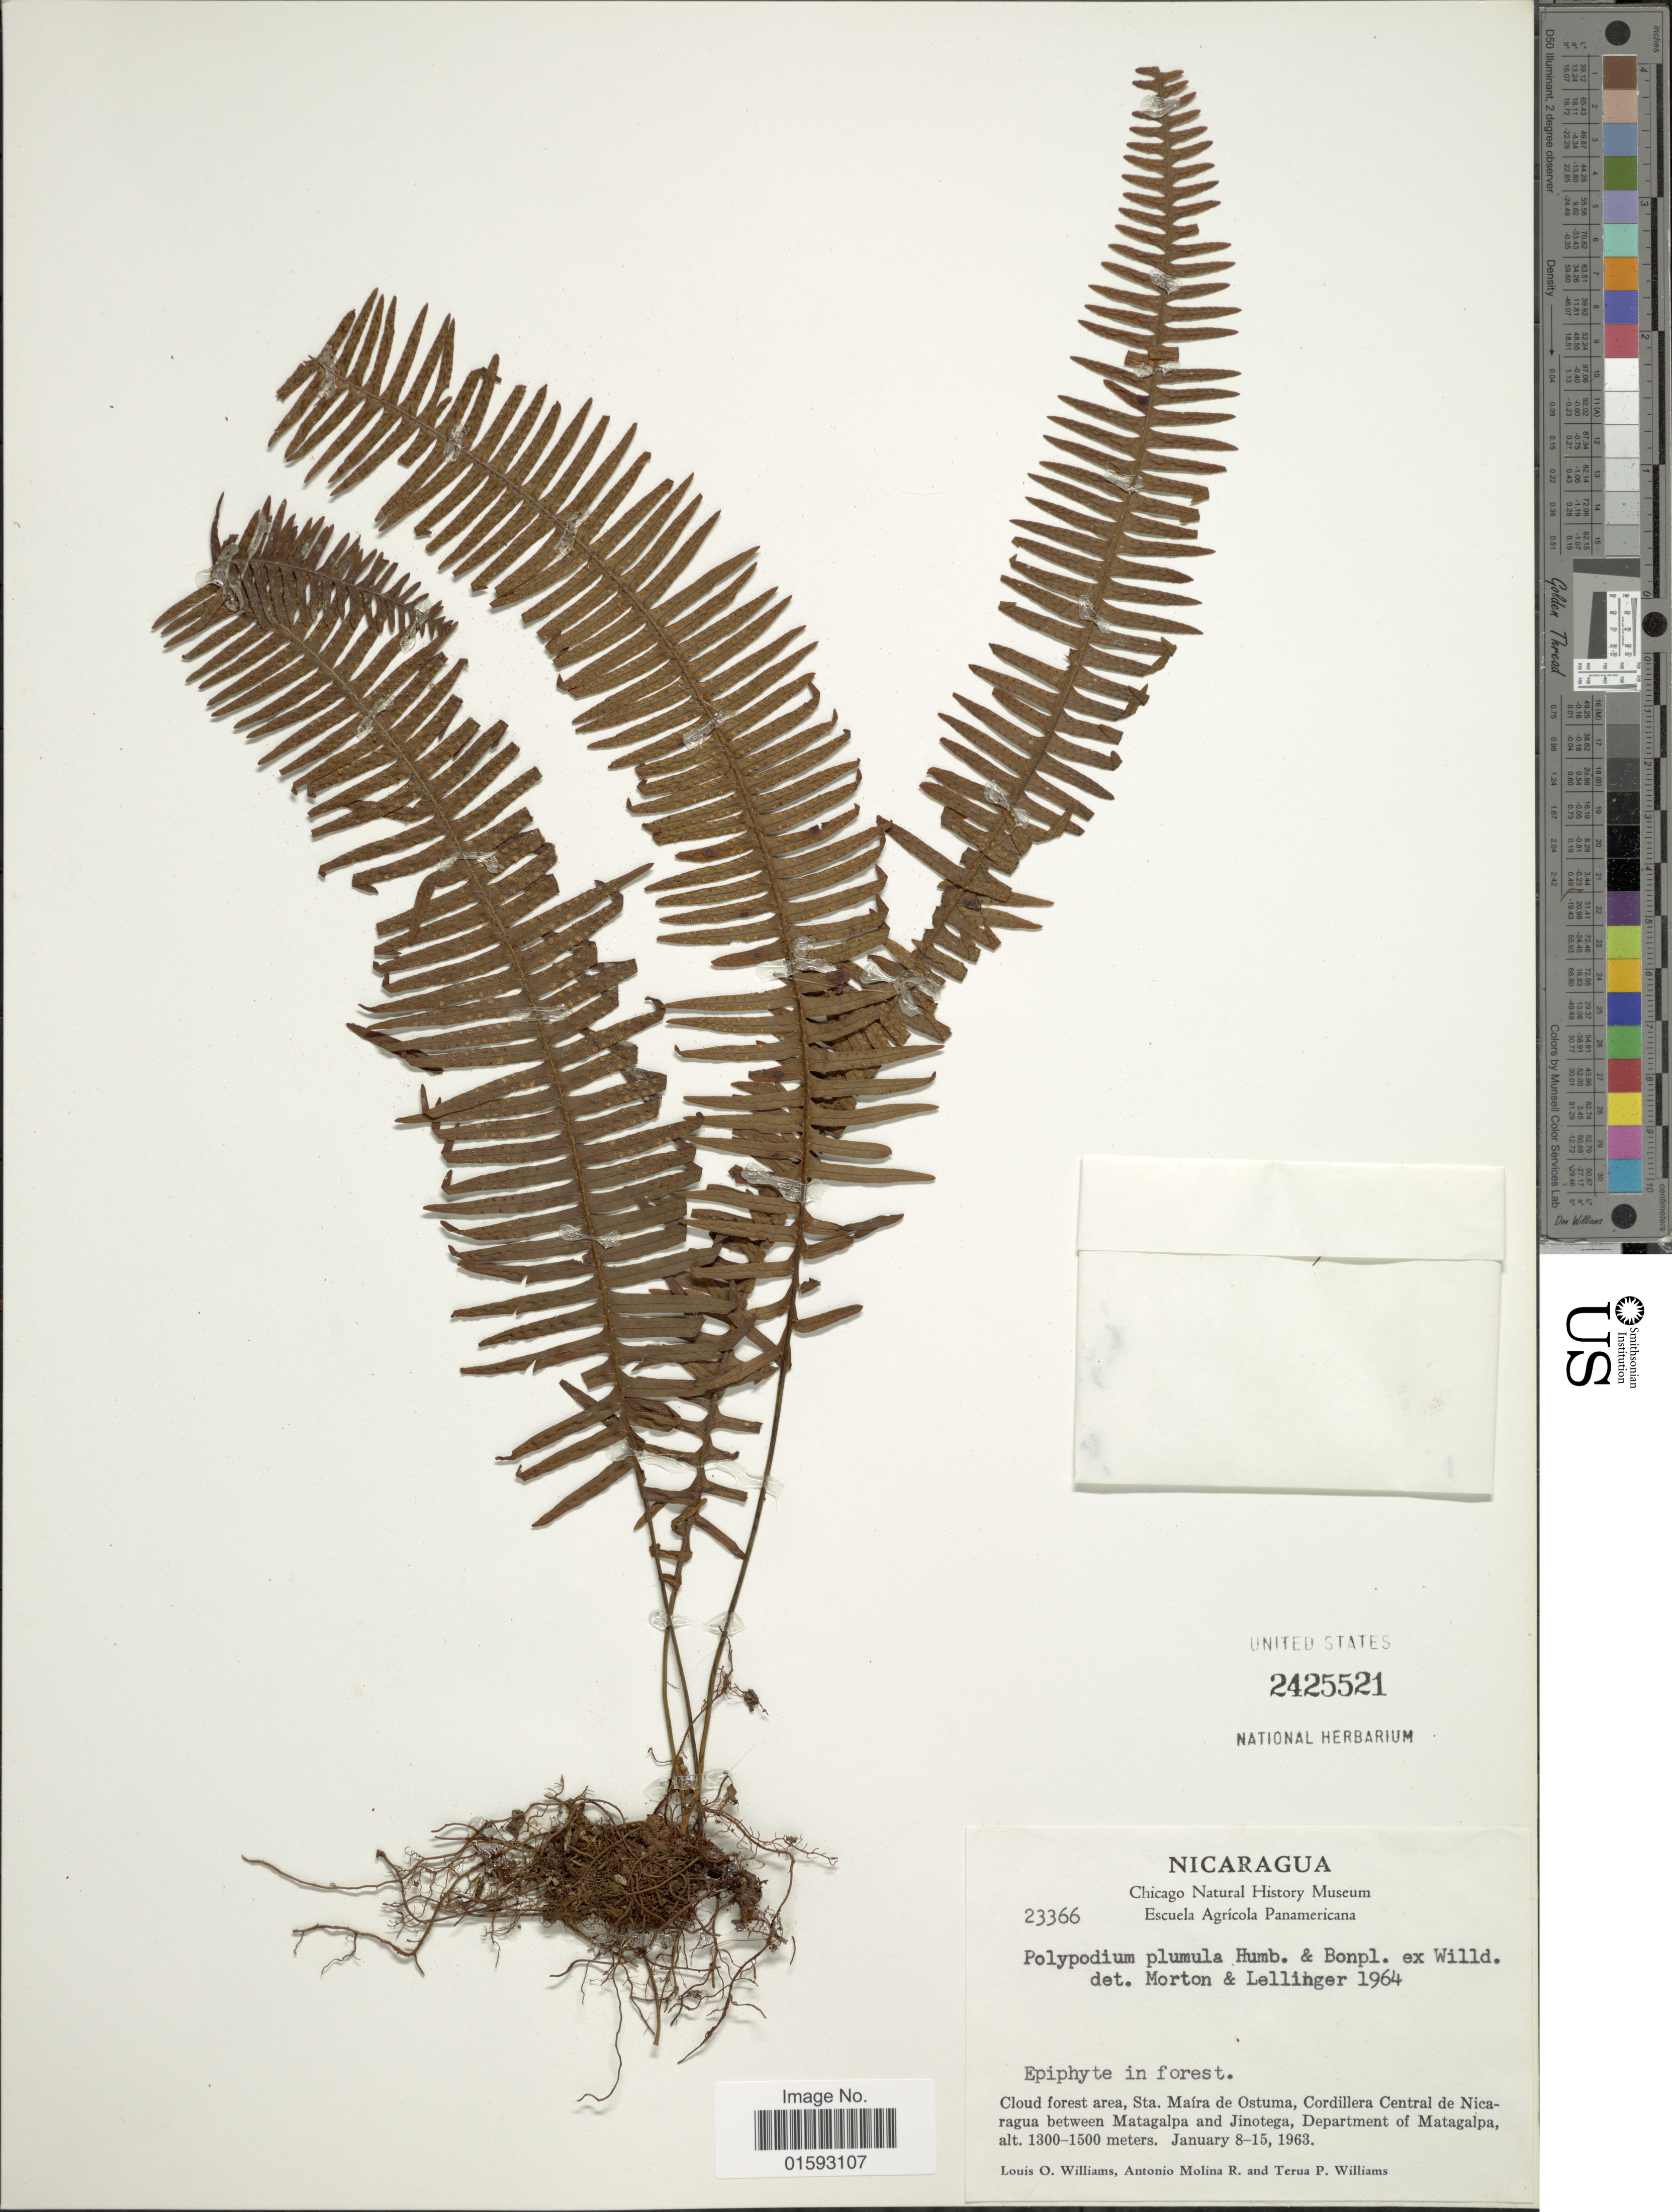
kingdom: Plantae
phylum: Tracheophyta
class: Polypodiopsida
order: Polypodiales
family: Polypodiaceae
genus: Pecluma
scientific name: Pecluma plumula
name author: (Humb. & Bonpl. ex Willd.) M.G. Price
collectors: L. O. Williams, A. Molina R. & T. P. Williams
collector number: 23366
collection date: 1963-01-08/1963-01-15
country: Nicaragua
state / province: Matagalpa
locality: Cloud forest area, sta. Maira de Ostuma, Cordillera Central de Nicaragua between Matagalpa and Jinotega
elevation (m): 1300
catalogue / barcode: US 2425521